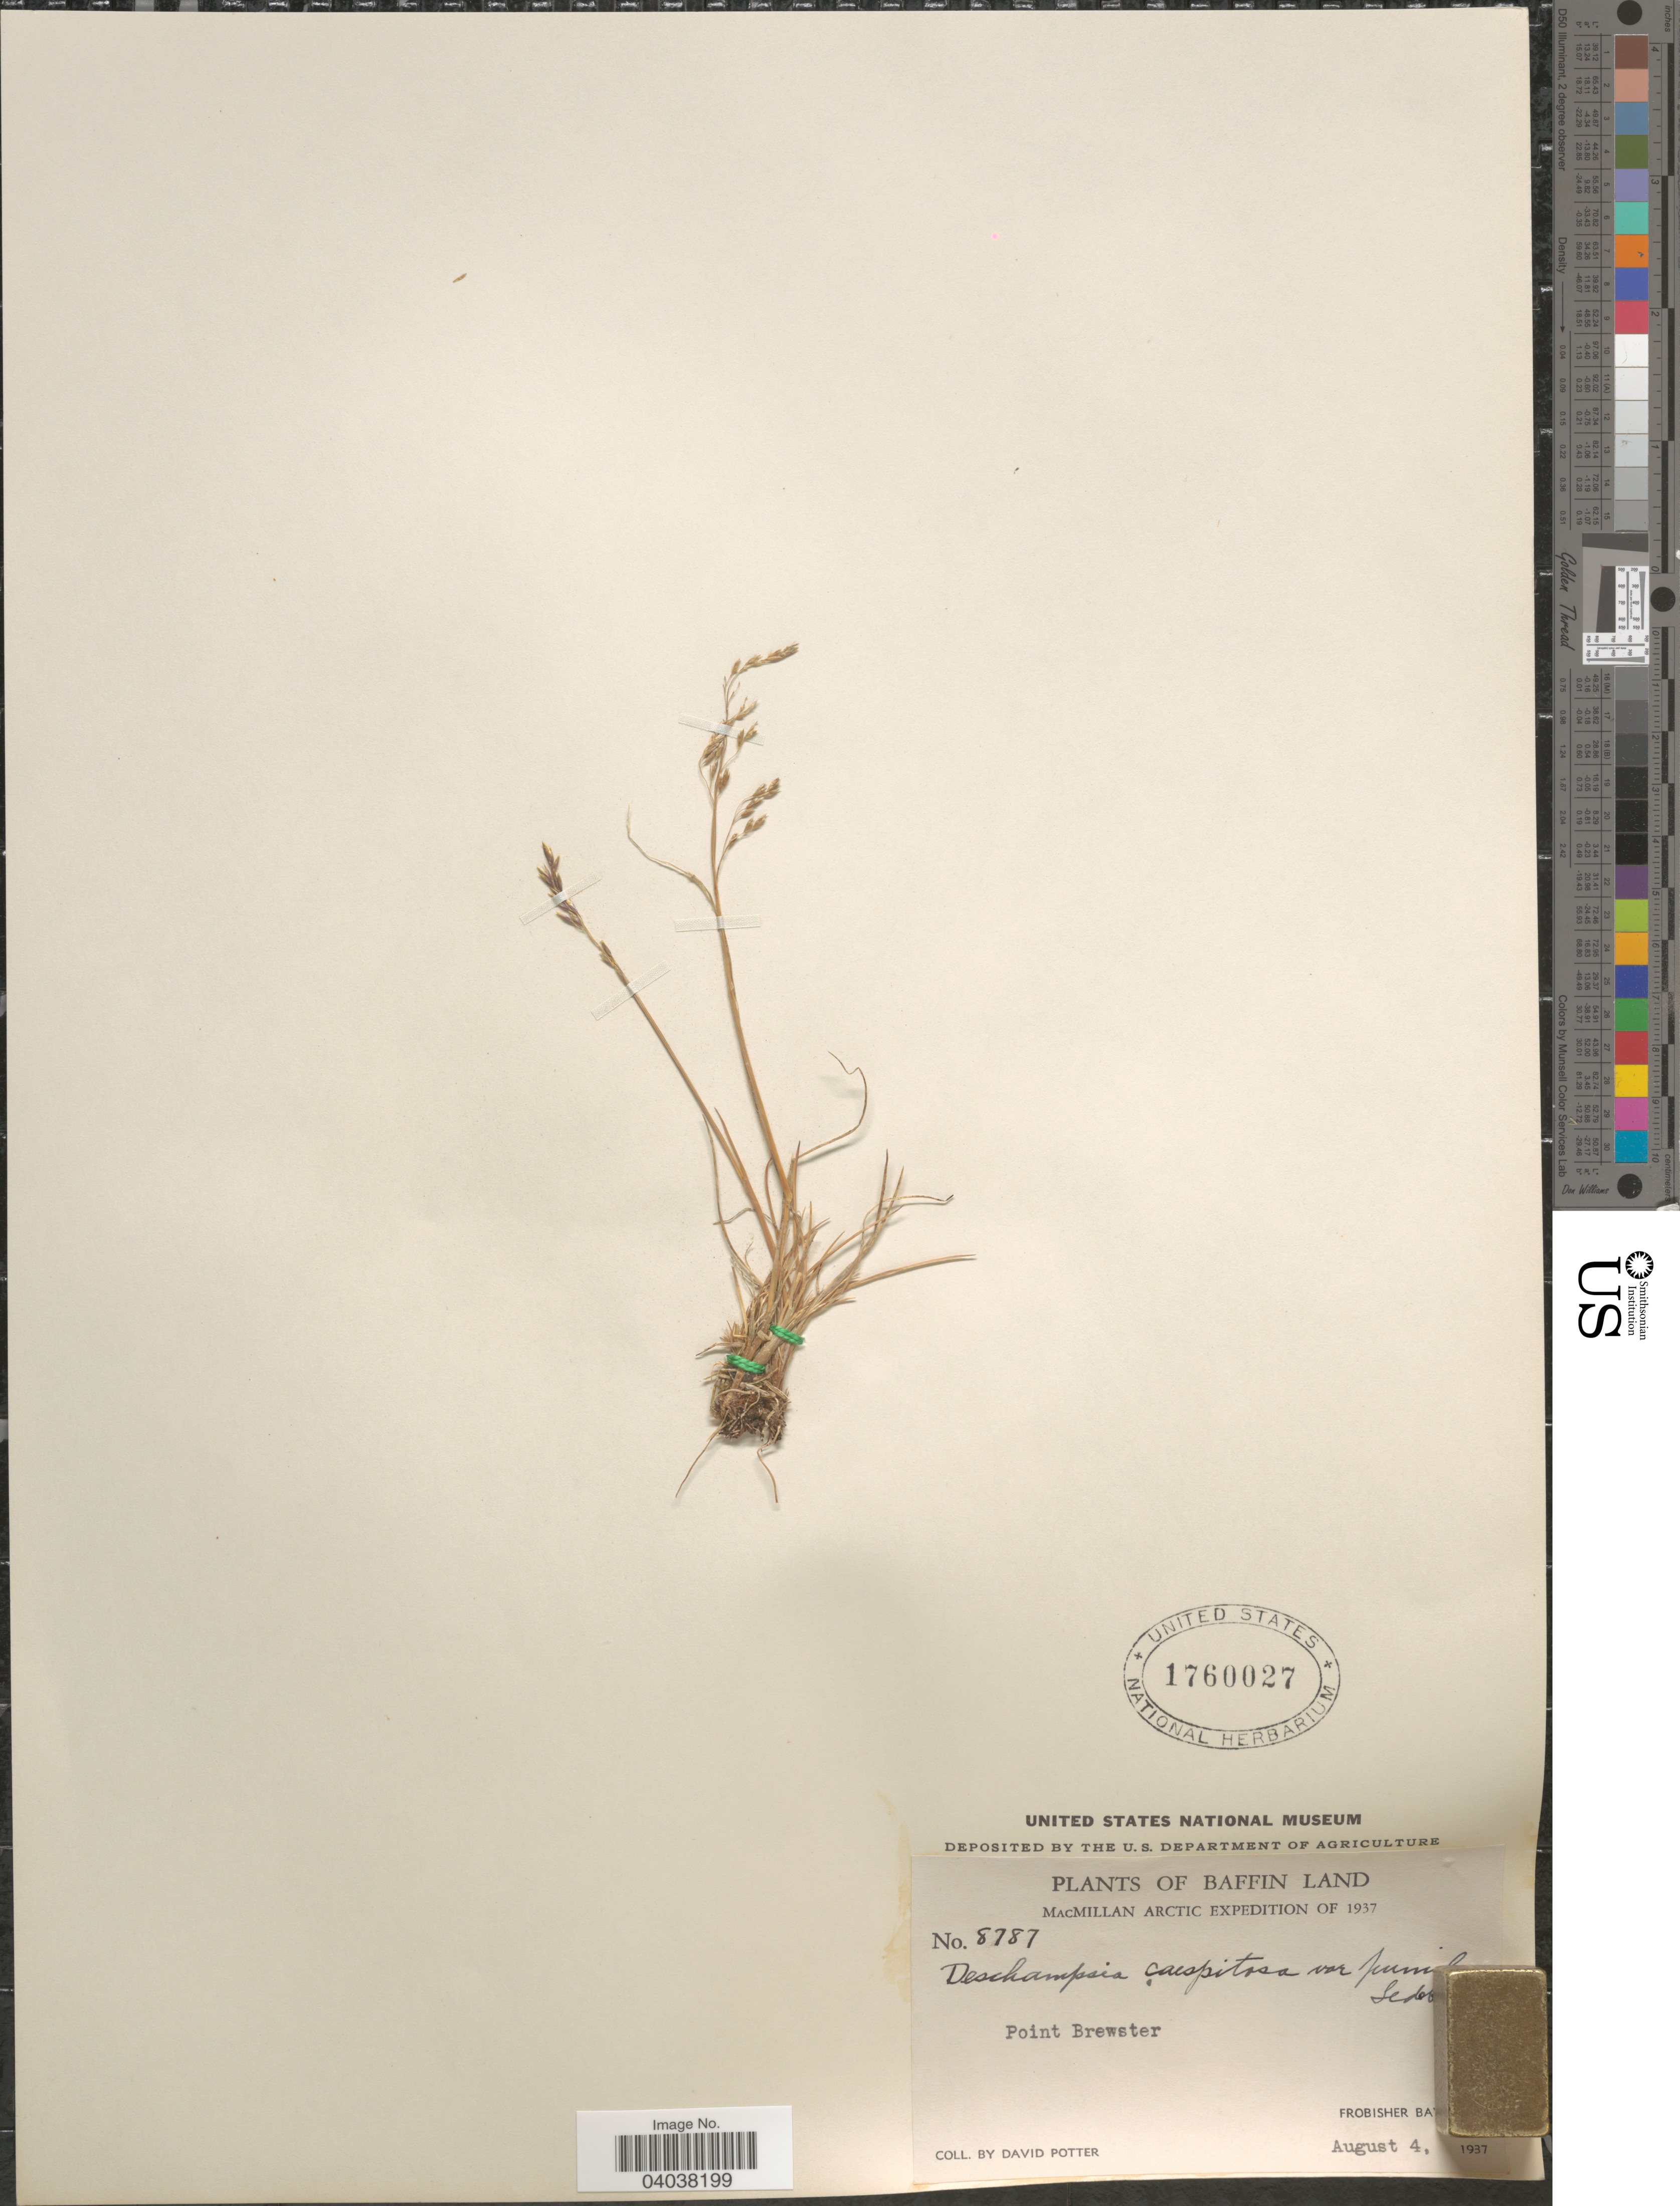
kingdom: Plantae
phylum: Tracheophyta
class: Liliopsida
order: Poales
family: Poaceae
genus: Deschampsia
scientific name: Deschampsia cespitosa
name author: (L.) P. Beauv.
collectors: D. Potter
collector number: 8787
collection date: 1937-08-04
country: Canada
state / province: Nunavut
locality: Baffin Land. Point Brewster. Frobisher Bay.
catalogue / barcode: US 1760027